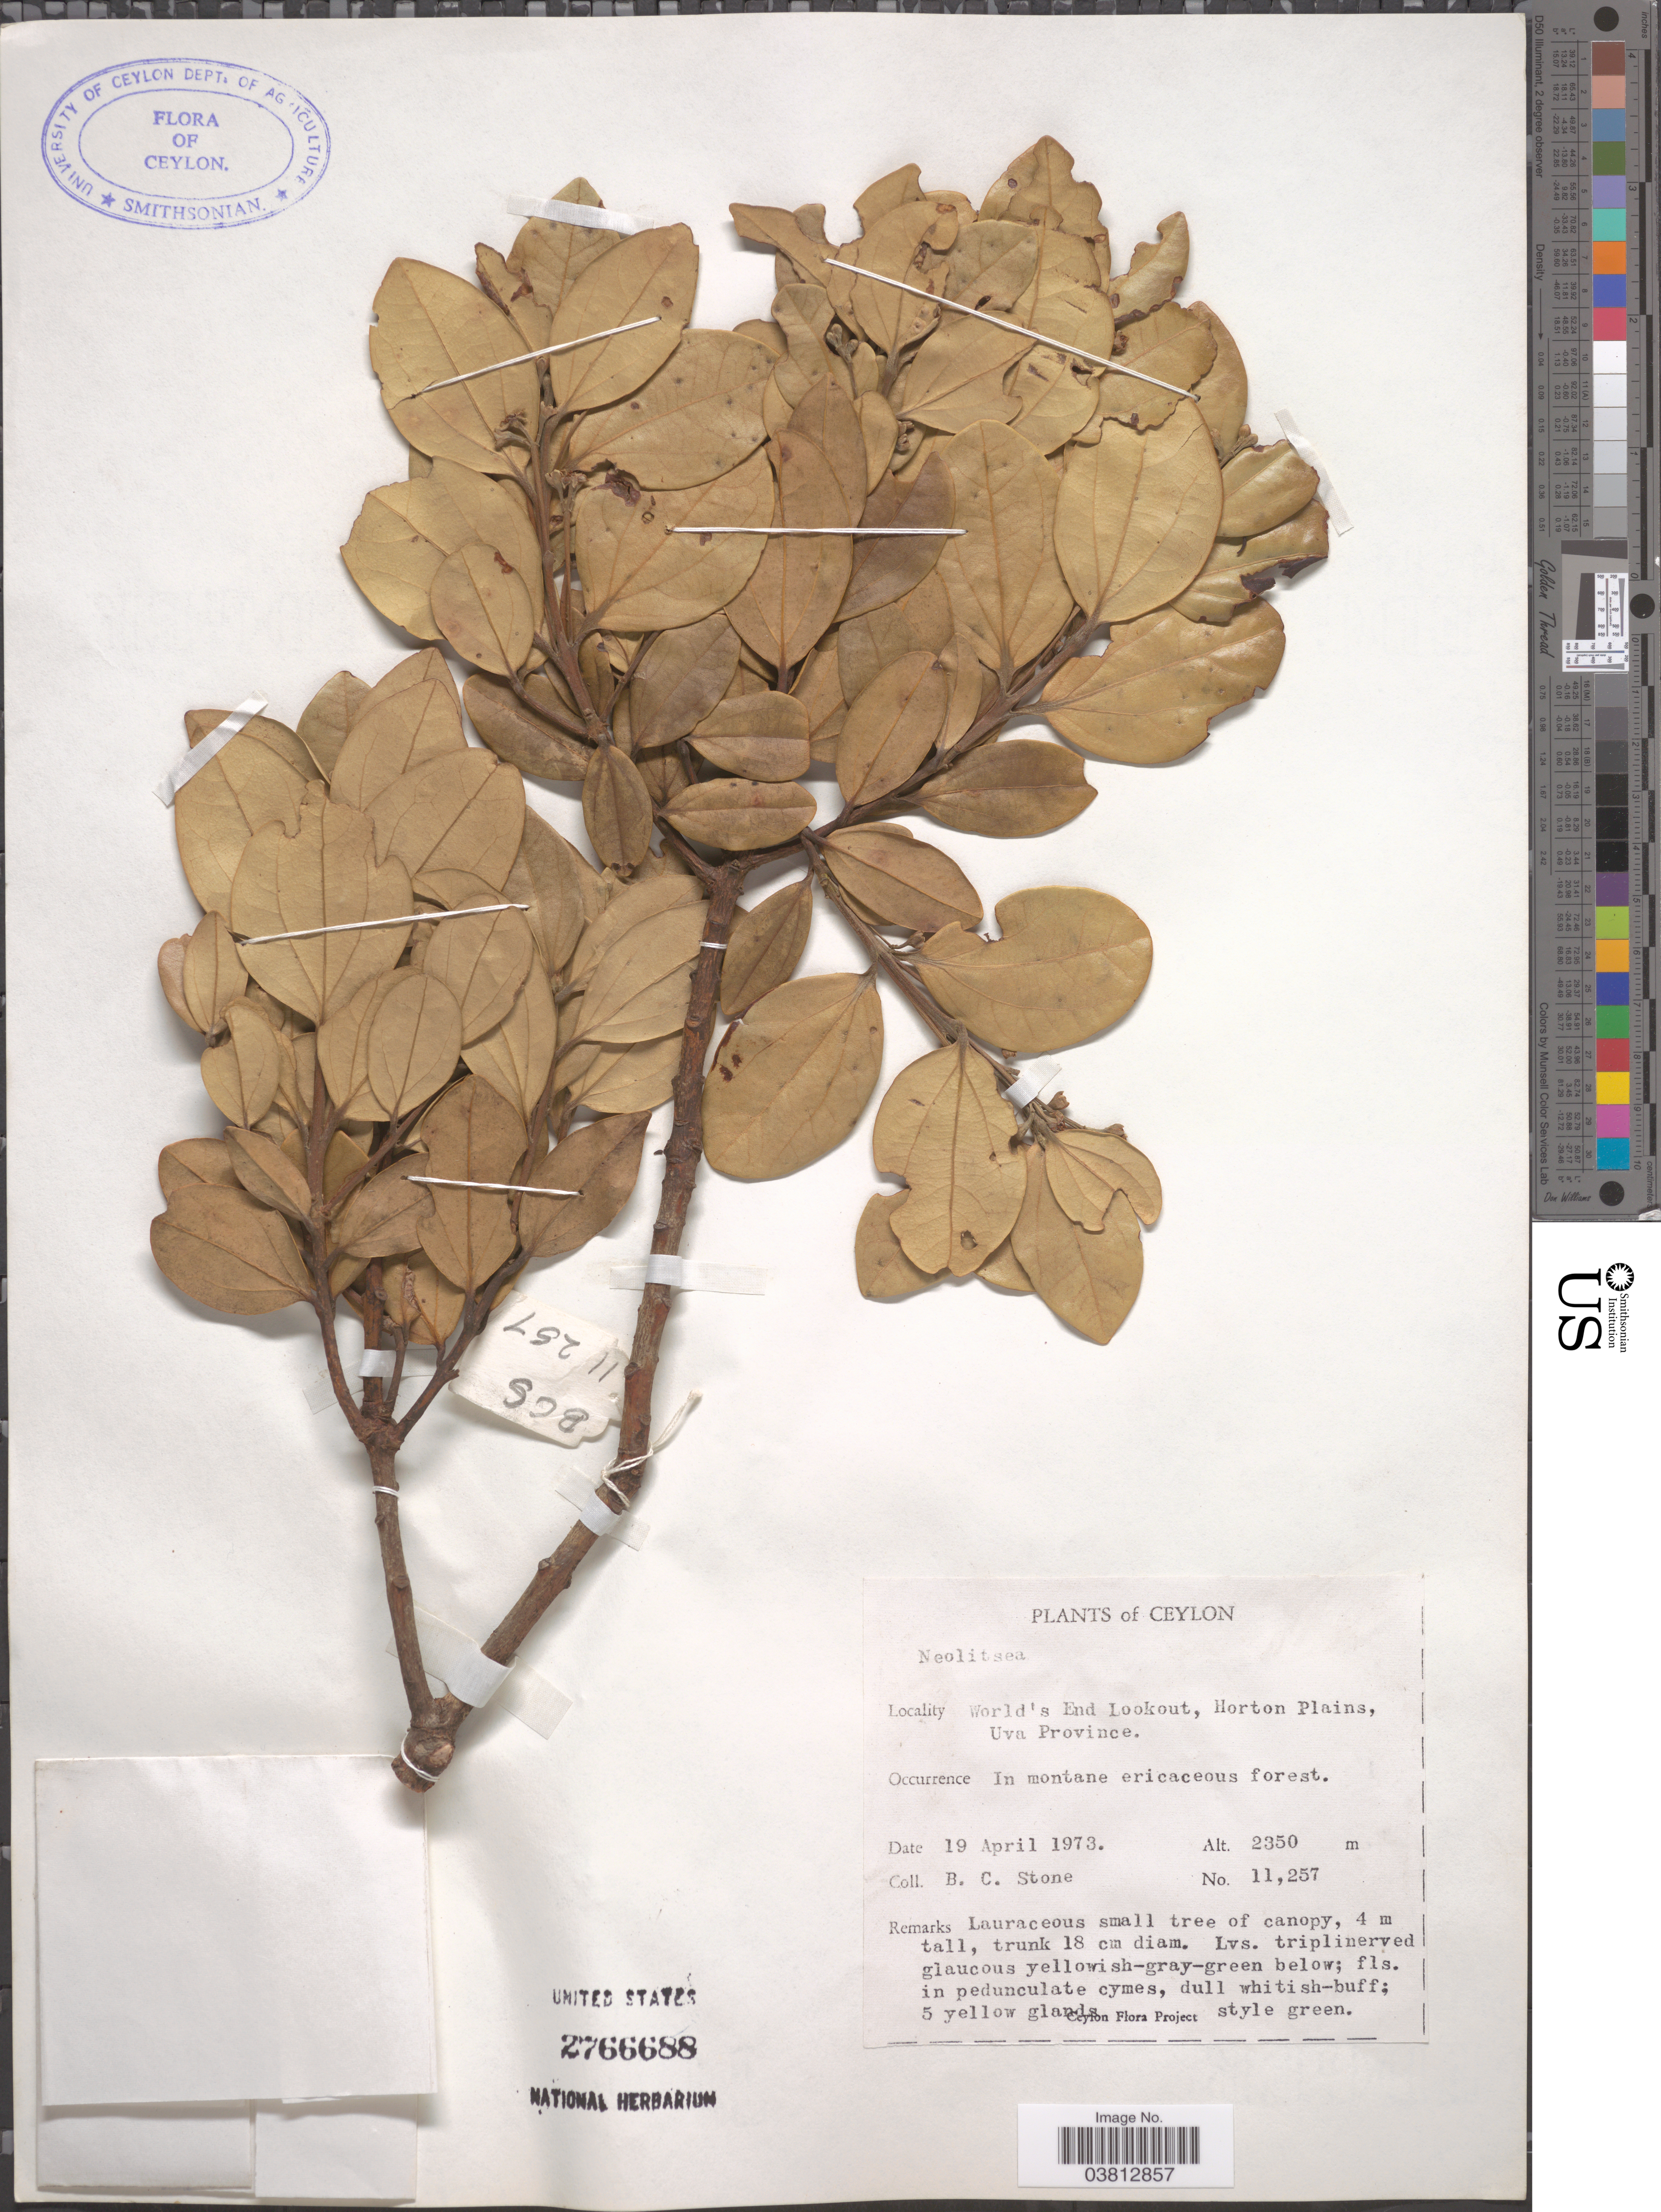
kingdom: Plantae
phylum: Tracheophyta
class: Magnoliopsida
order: Laurales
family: Lauraceae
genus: Neolitsea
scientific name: Neolitsea sp.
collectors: B. C. Stone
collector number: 11257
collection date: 1973-04-19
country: Sri Lanka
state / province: Uva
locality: Ceylon. World's End Lookout, Horton Plains.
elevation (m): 2350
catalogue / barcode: US 2766688